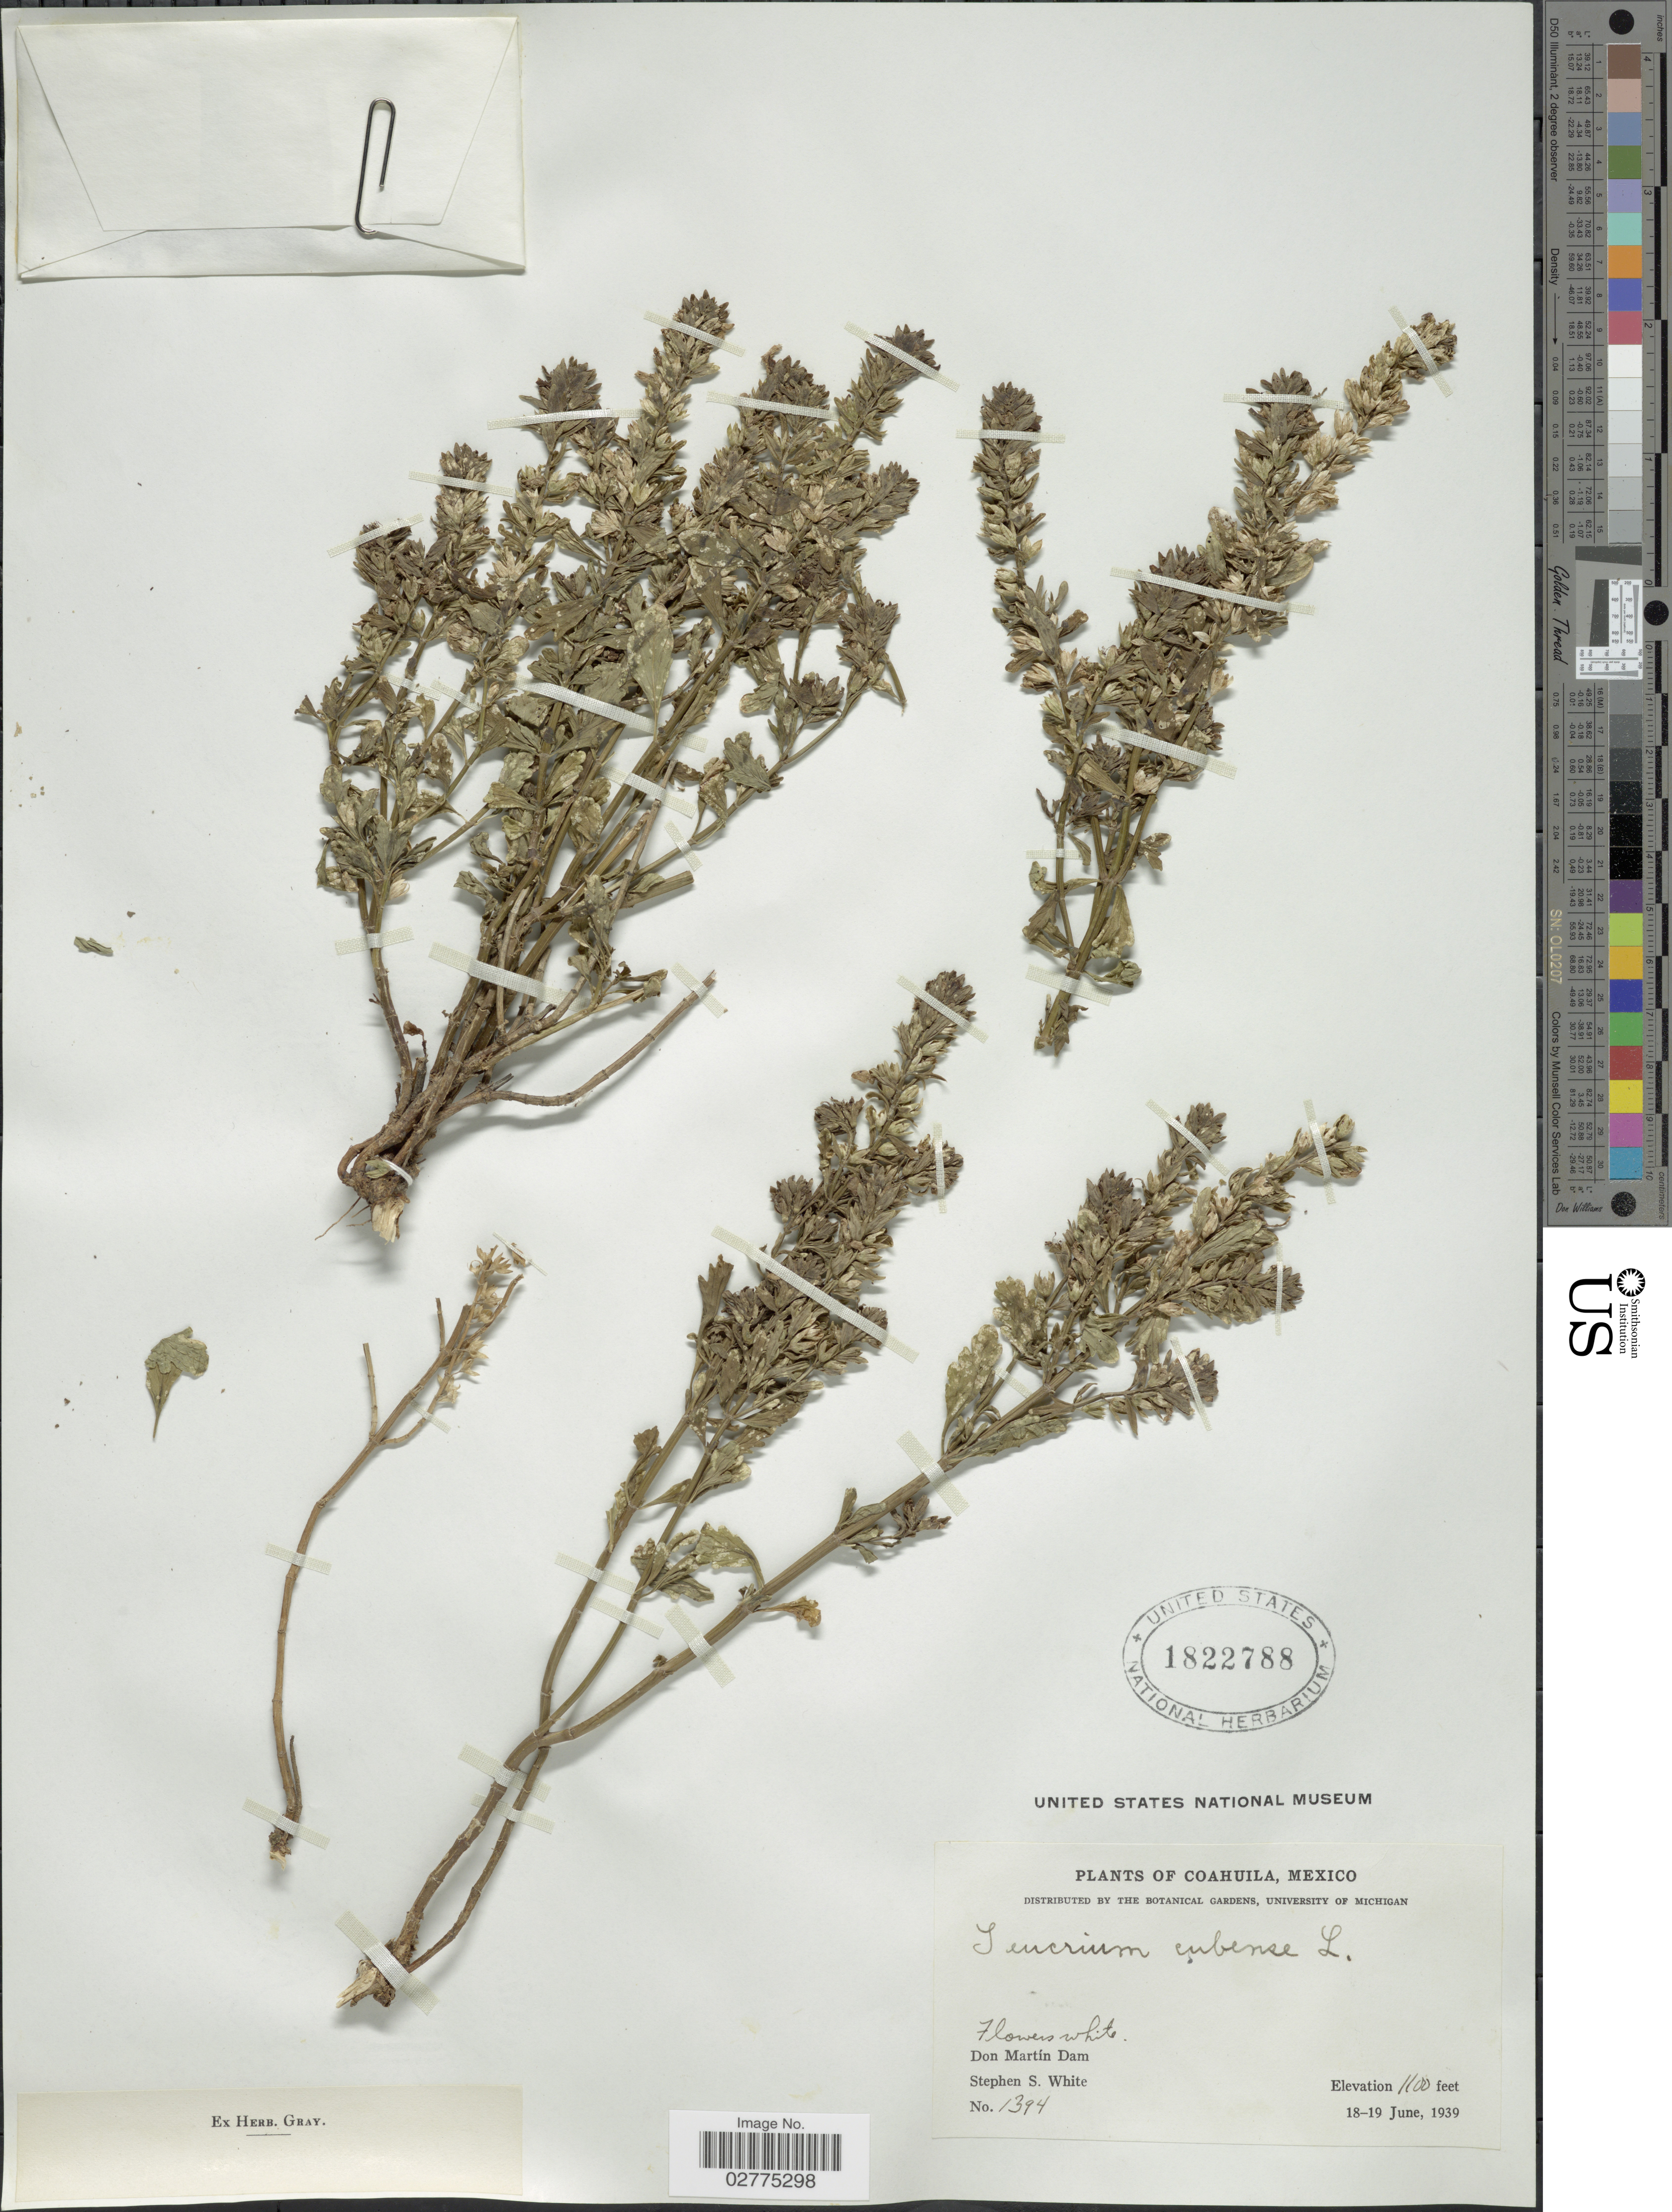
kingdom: Plantae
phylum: Tracheophyta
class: Magnoliopsida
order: Lamiales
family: Lamiaceae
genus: Teucrium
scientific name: Teucrium cubense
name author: Jacq.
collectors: S. S. White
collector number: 1394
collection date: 1939-06-18/1939-06-19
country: Mexico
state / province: Coahuila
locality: Coahuila, Mexico, Don Martín Dam.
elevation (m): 335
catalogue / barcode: US 1822788